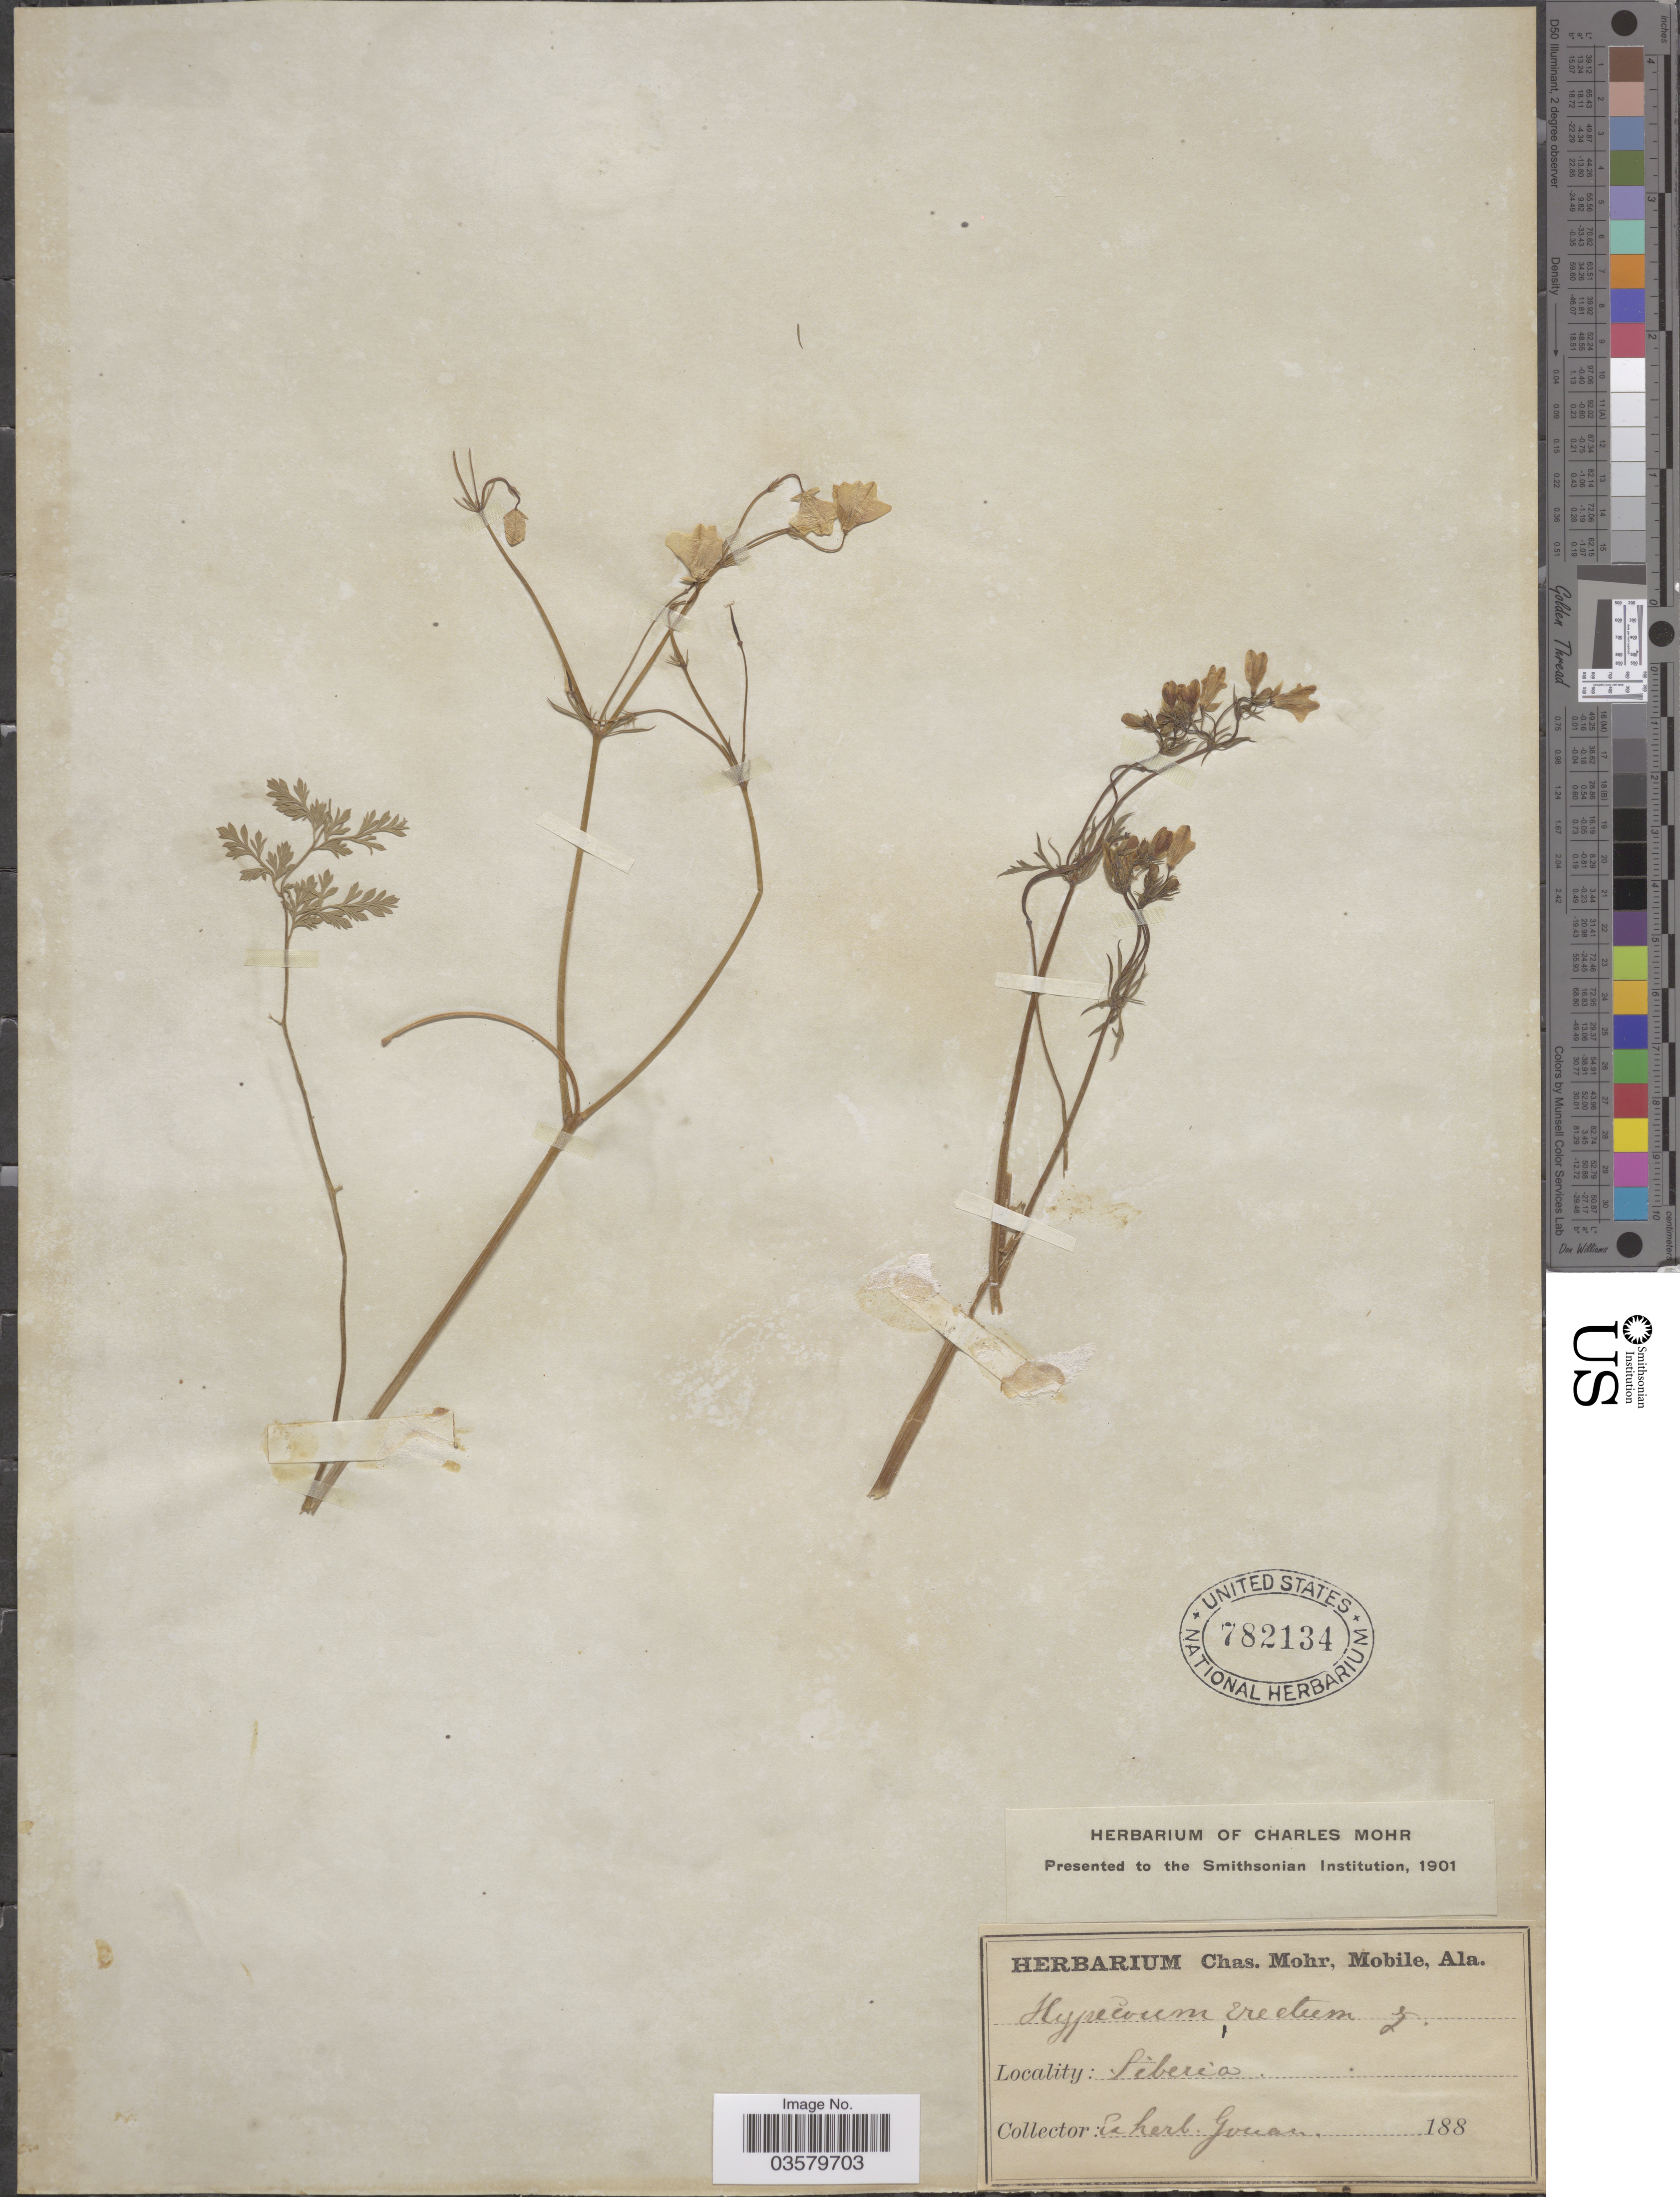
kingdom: Plantae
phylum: Tracheophyta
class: Magnoliopsida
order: Ranunculales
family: Papaveraceae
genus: Hypecoum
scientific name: Hypecoum erectum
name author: L.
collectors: ex herb. Gouan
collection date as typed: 188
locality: Siberia.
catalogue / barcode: US 782134